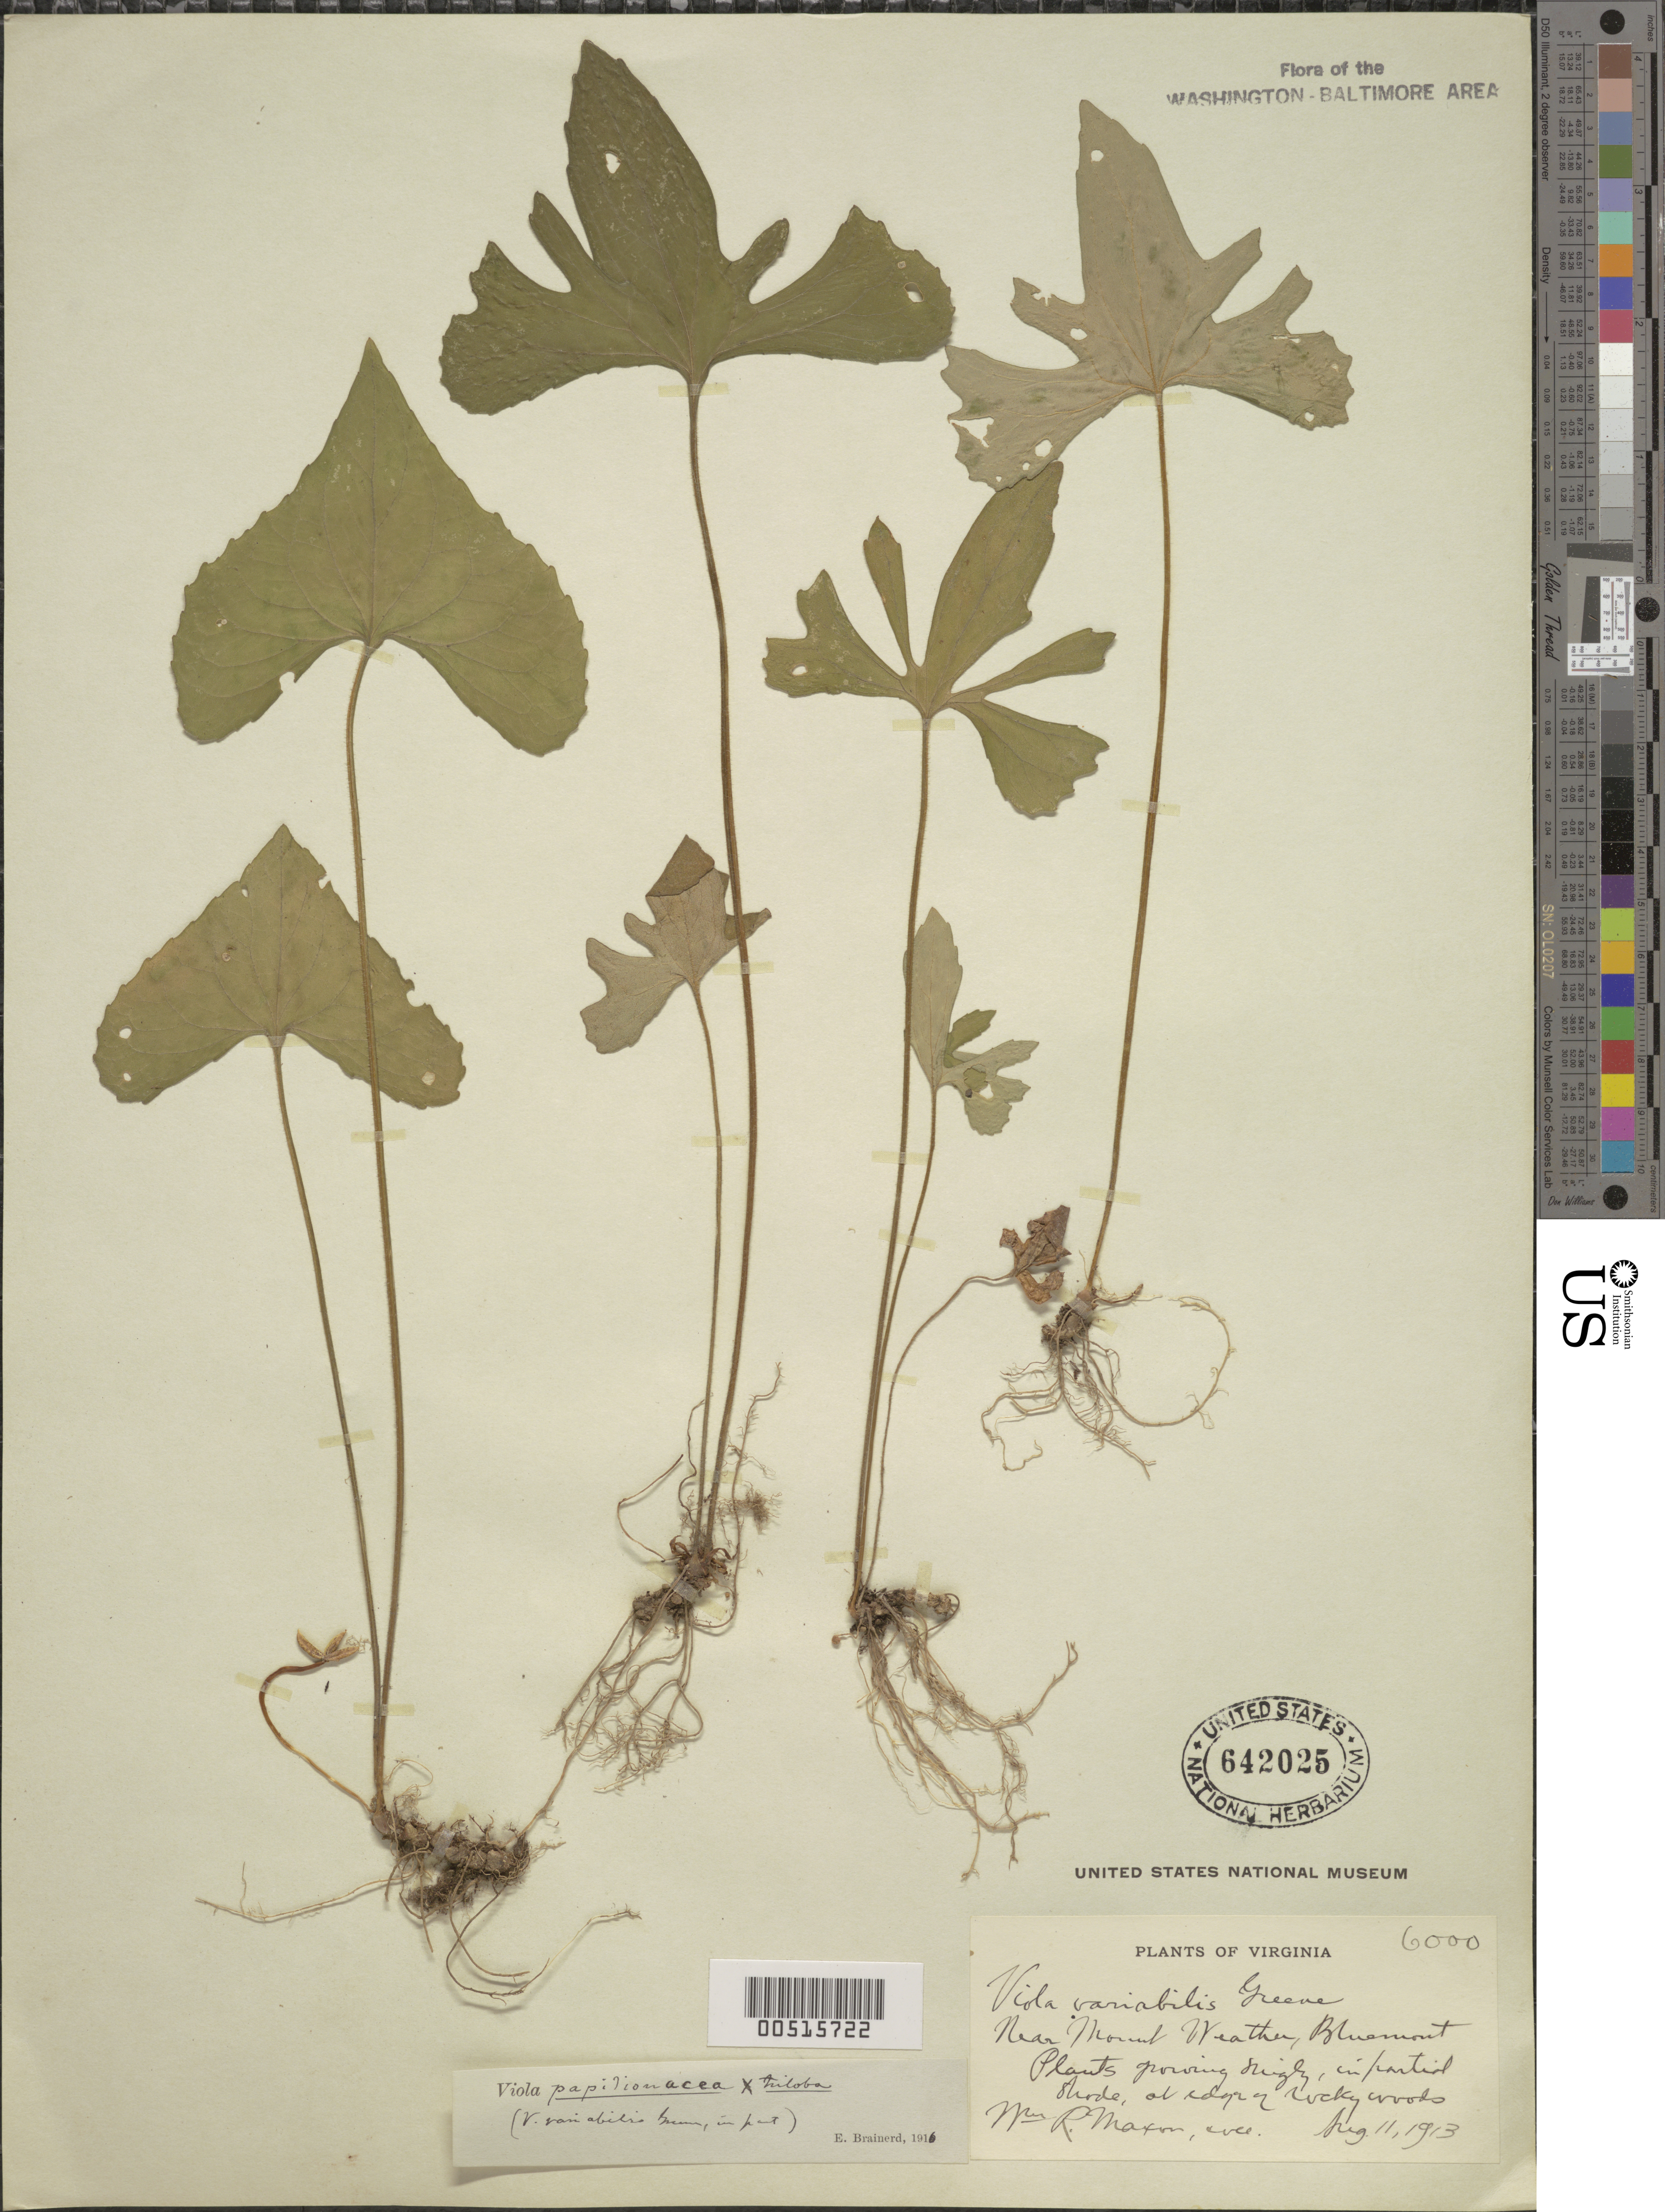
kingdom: Plantae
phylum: Tracheophyta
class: Magnoliopsida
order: Malpighiales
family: Violaceae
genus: Viola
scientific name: Viola sororia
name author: Willd.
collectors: W. R. Maxon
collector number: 6000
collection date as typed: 11 Aug 1913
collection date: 1913-08-11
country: United States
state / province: Virginia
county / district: Loudoun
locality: Bluemont, near Mount Weather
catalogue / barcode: US 642025